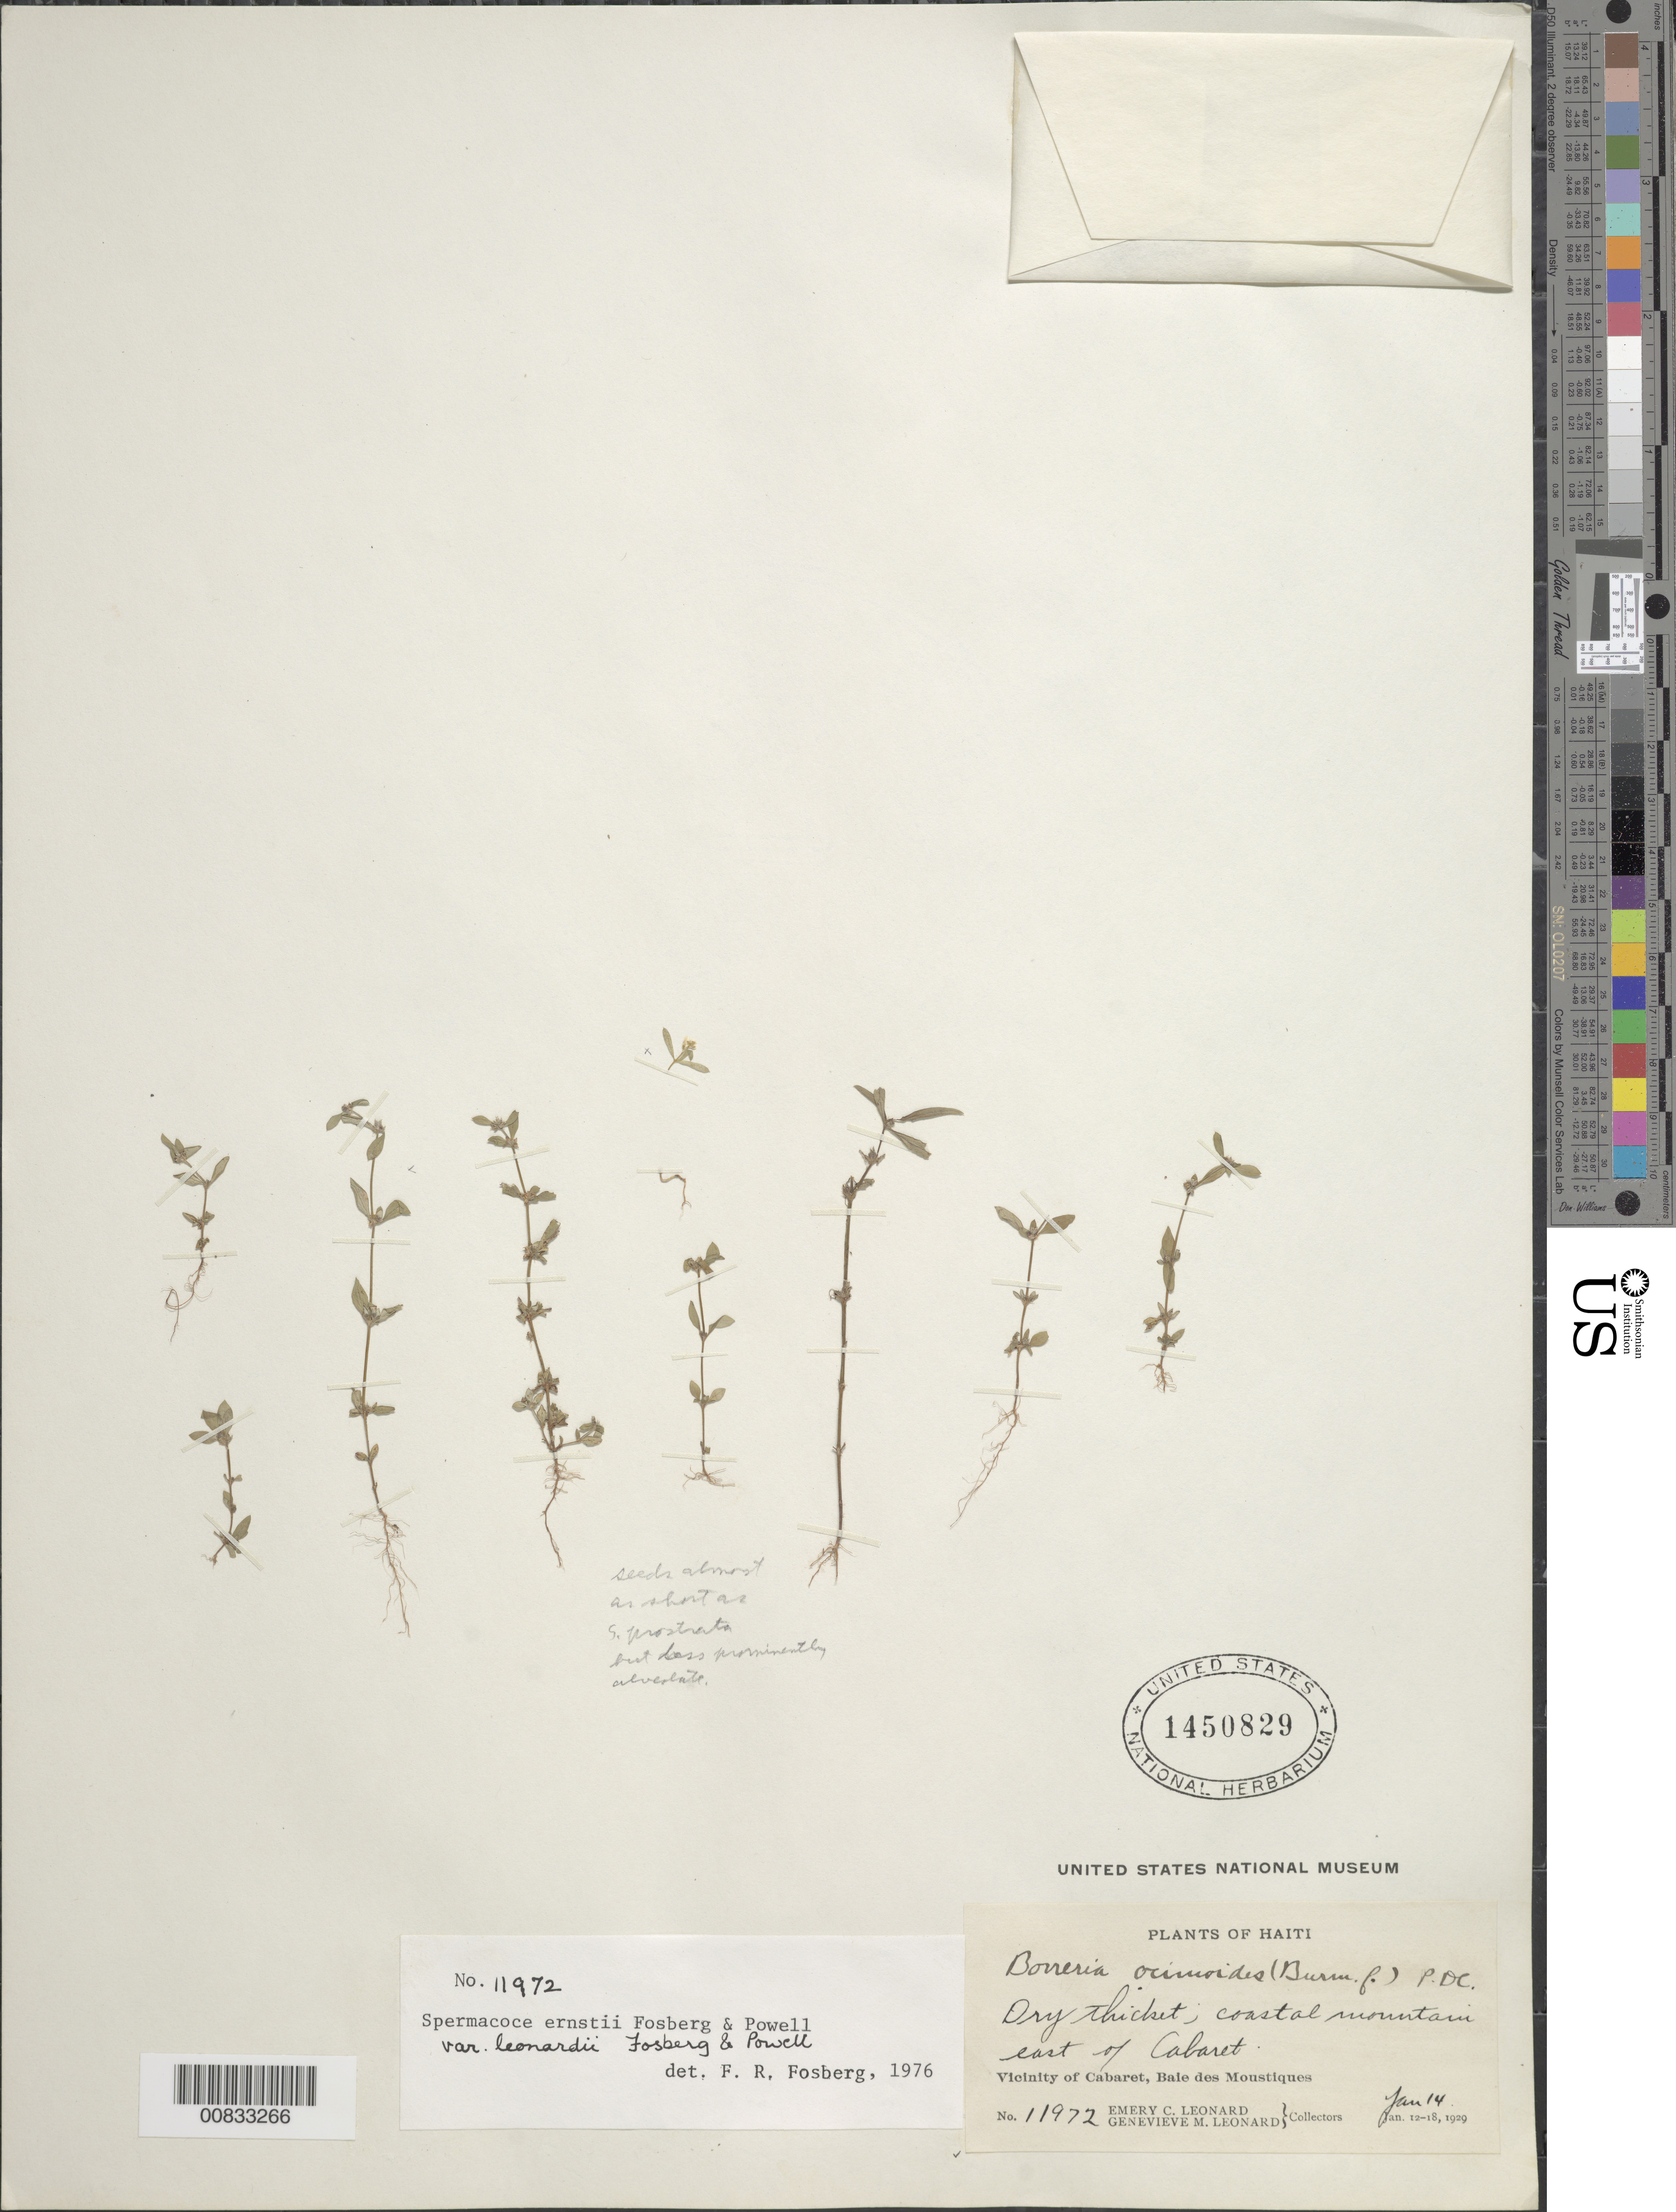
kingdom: Plantae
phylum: Tracheophyta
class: Magnoliopsida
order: Gentianales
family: Rubiaceae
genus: Spermacoce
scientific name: Spermacoce ovalifolia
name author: (M. Martens & Galeotti) Hemsl.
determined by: Fosberg, F. R.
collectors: E. C. Leonard & G. M. Leonard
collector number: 11972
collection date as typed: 14 Jan 1929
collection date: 1929-01-14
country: Haiti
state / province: Nord-Ouest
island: Hispaniola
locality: Vicinity of Cabaret, Baie des Moustiques, coastal mountains E of town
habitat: Dry thicket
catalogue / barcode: US 1450829